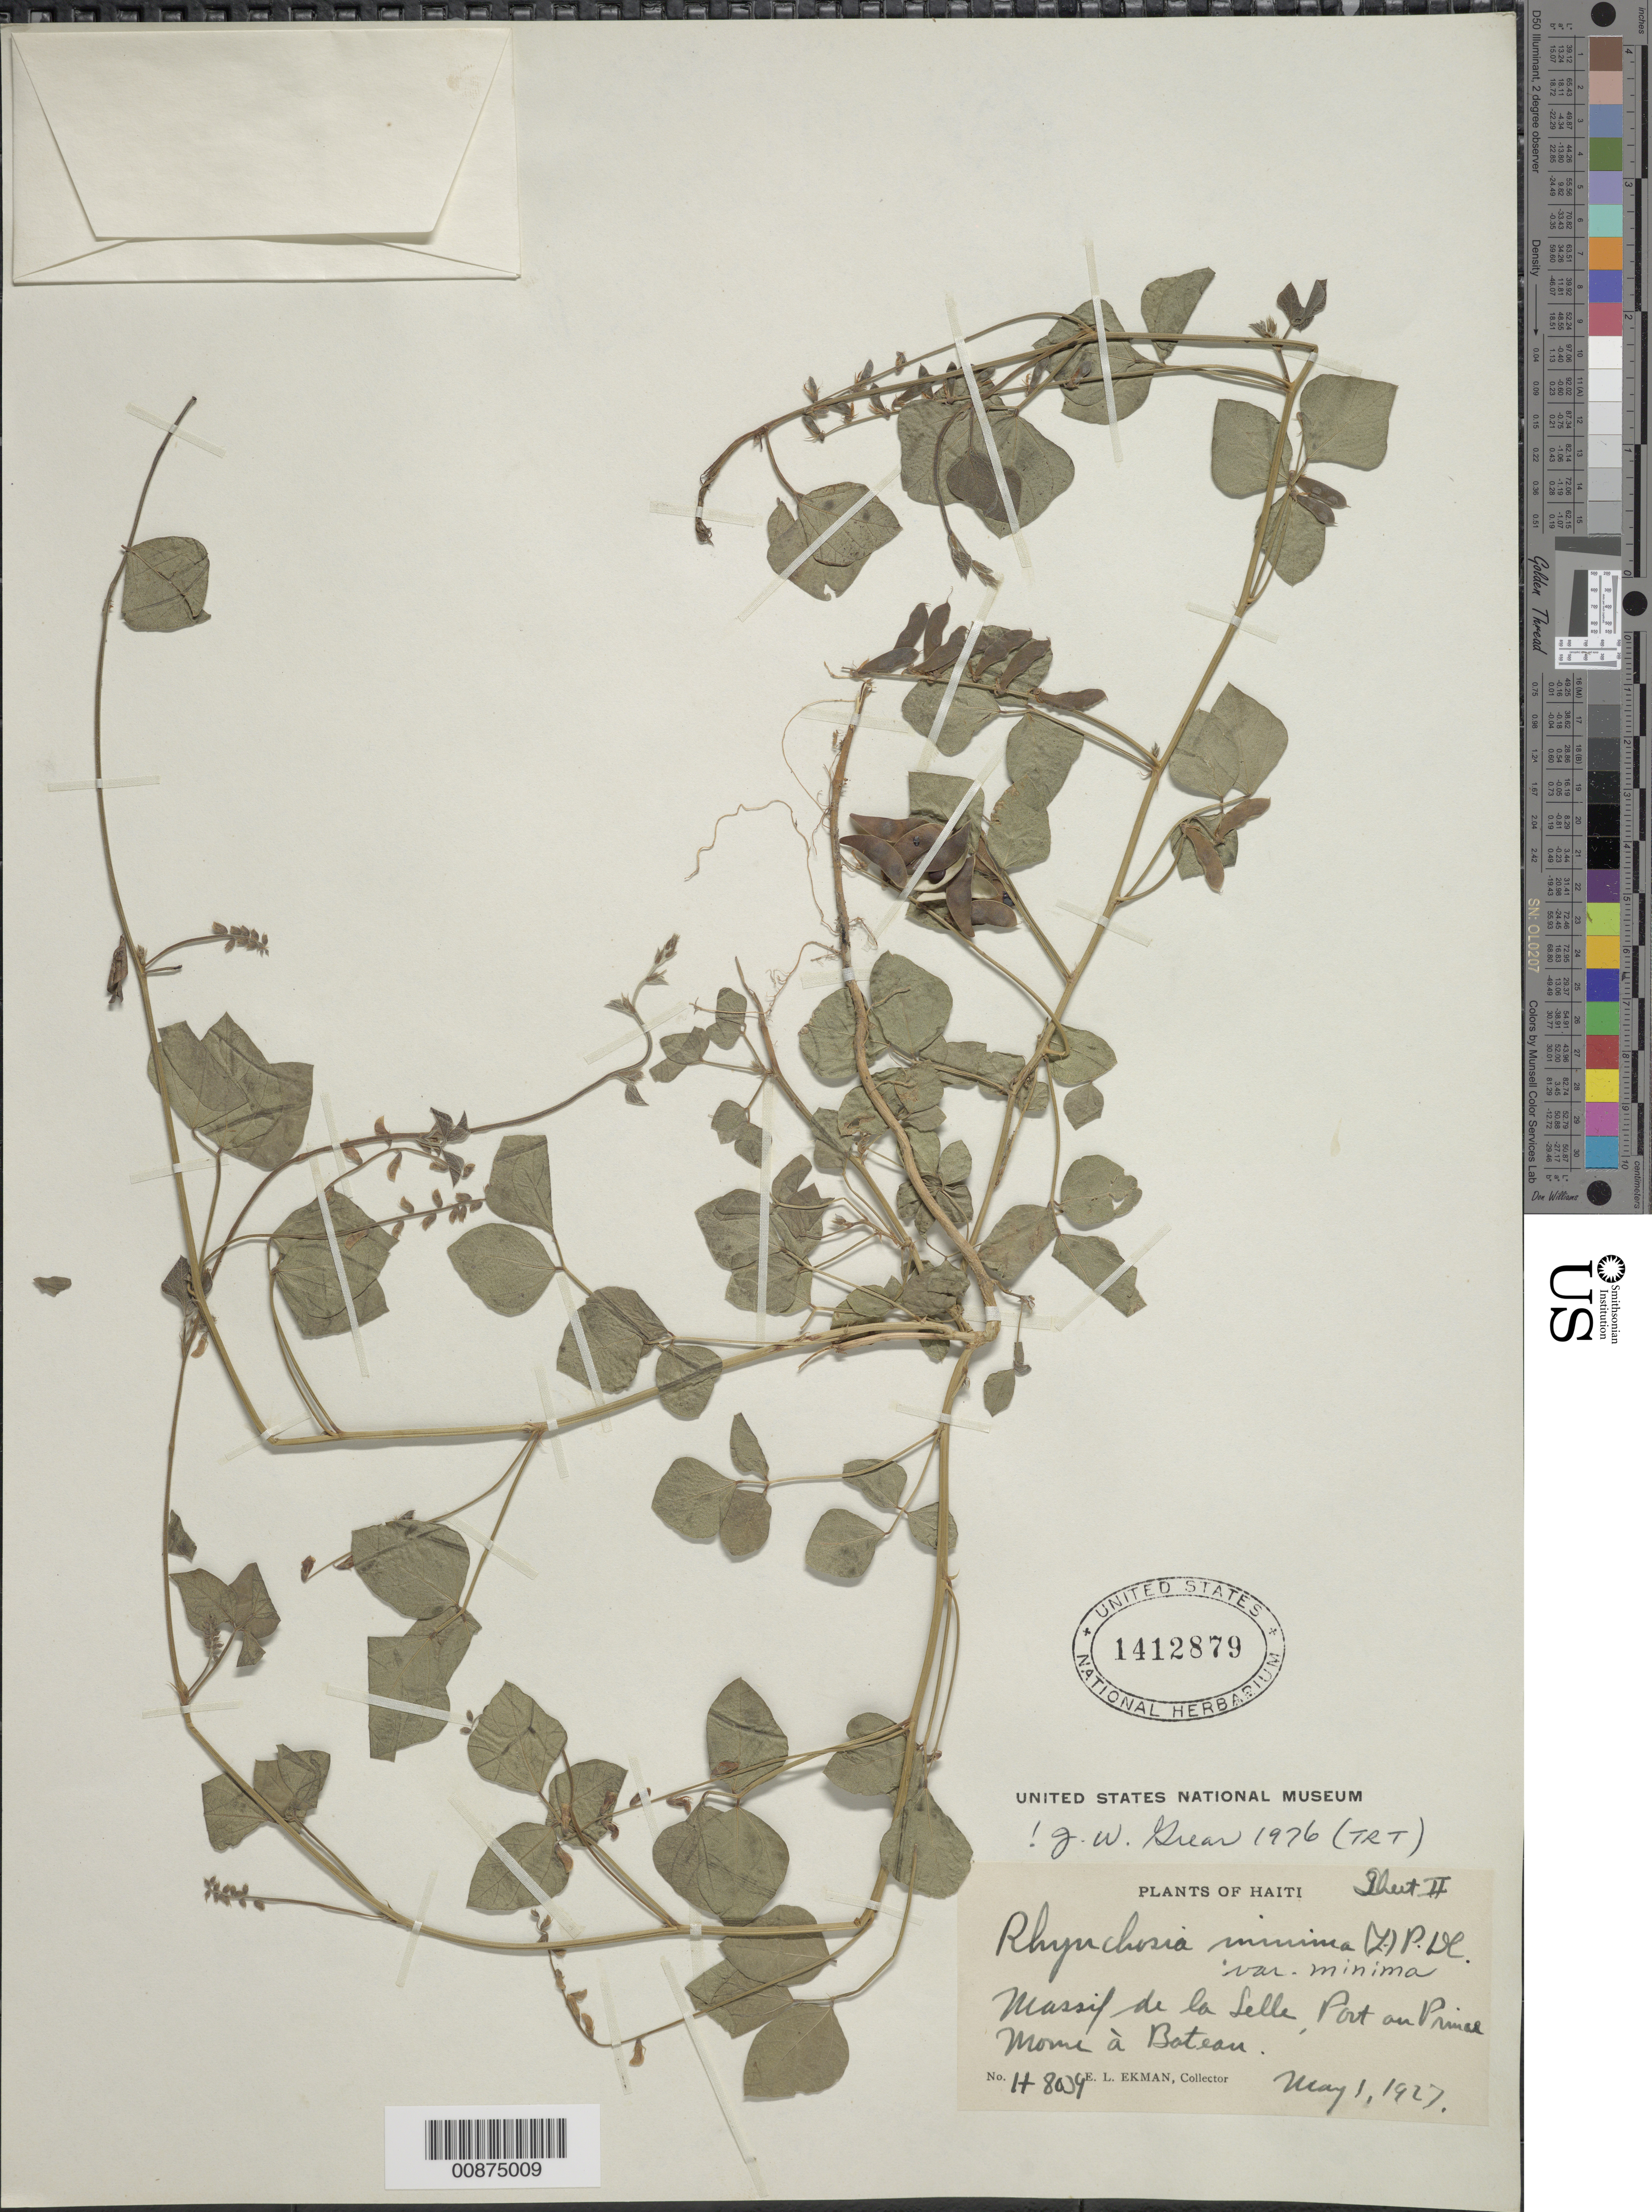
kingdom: Plantae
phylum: Tracheophyta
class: Magnoliopsida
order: Fabales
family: Fabaceae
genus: Rhynchosia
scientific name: Rhynchosia minima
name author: (L.) DC.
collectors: E. L. Ekman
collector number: H 8039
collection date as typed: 01 May 1927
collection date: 1927-05-01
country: Haiti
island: Hispaniola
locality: Massif de la Selle, Port-au-Prince, Morne à Bateau.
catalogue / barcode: US 1412879